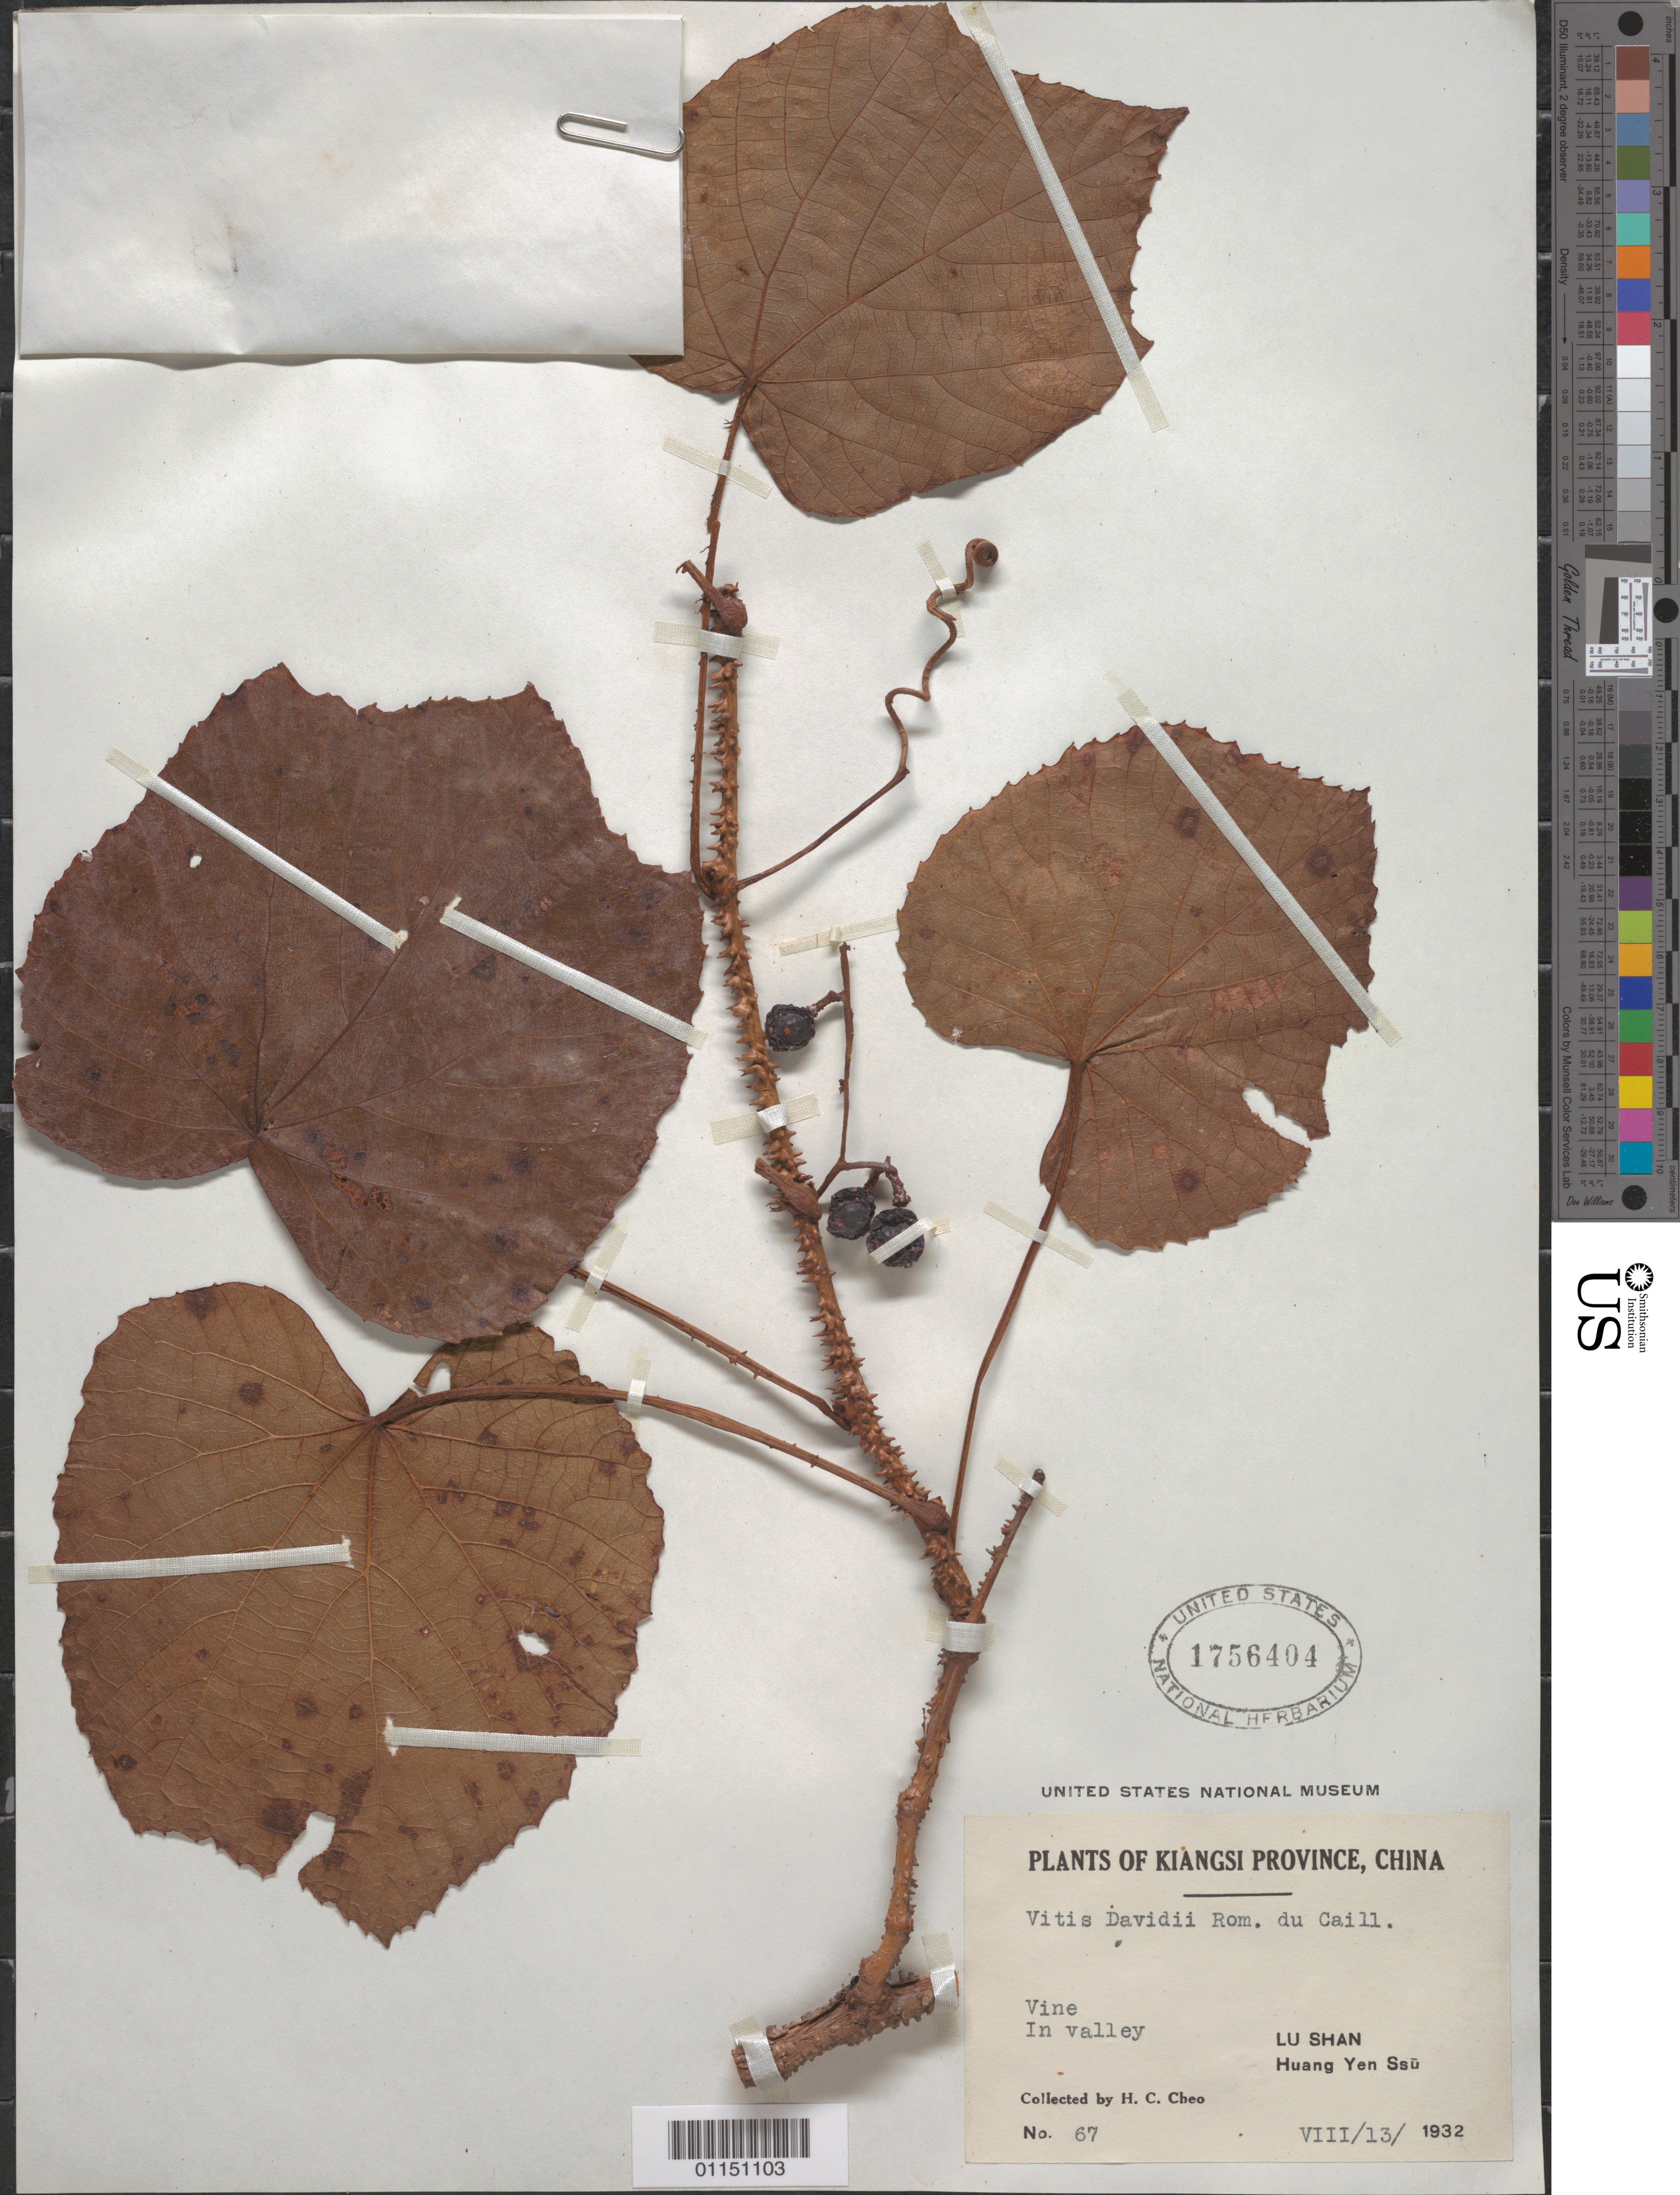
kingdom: Plantae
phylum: Tracheophyta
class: Magnoliopsida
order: Vitales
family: Vitaceae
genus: Vitis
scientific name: Vitis armata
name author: Diels & Gilg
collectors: H. Cheo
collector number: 67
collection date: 1932-08-13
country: China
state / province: Jiangxi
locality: Lu Shan. Huang Yen Ssu.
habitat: Vine, in valley.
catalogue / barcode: US 1756404